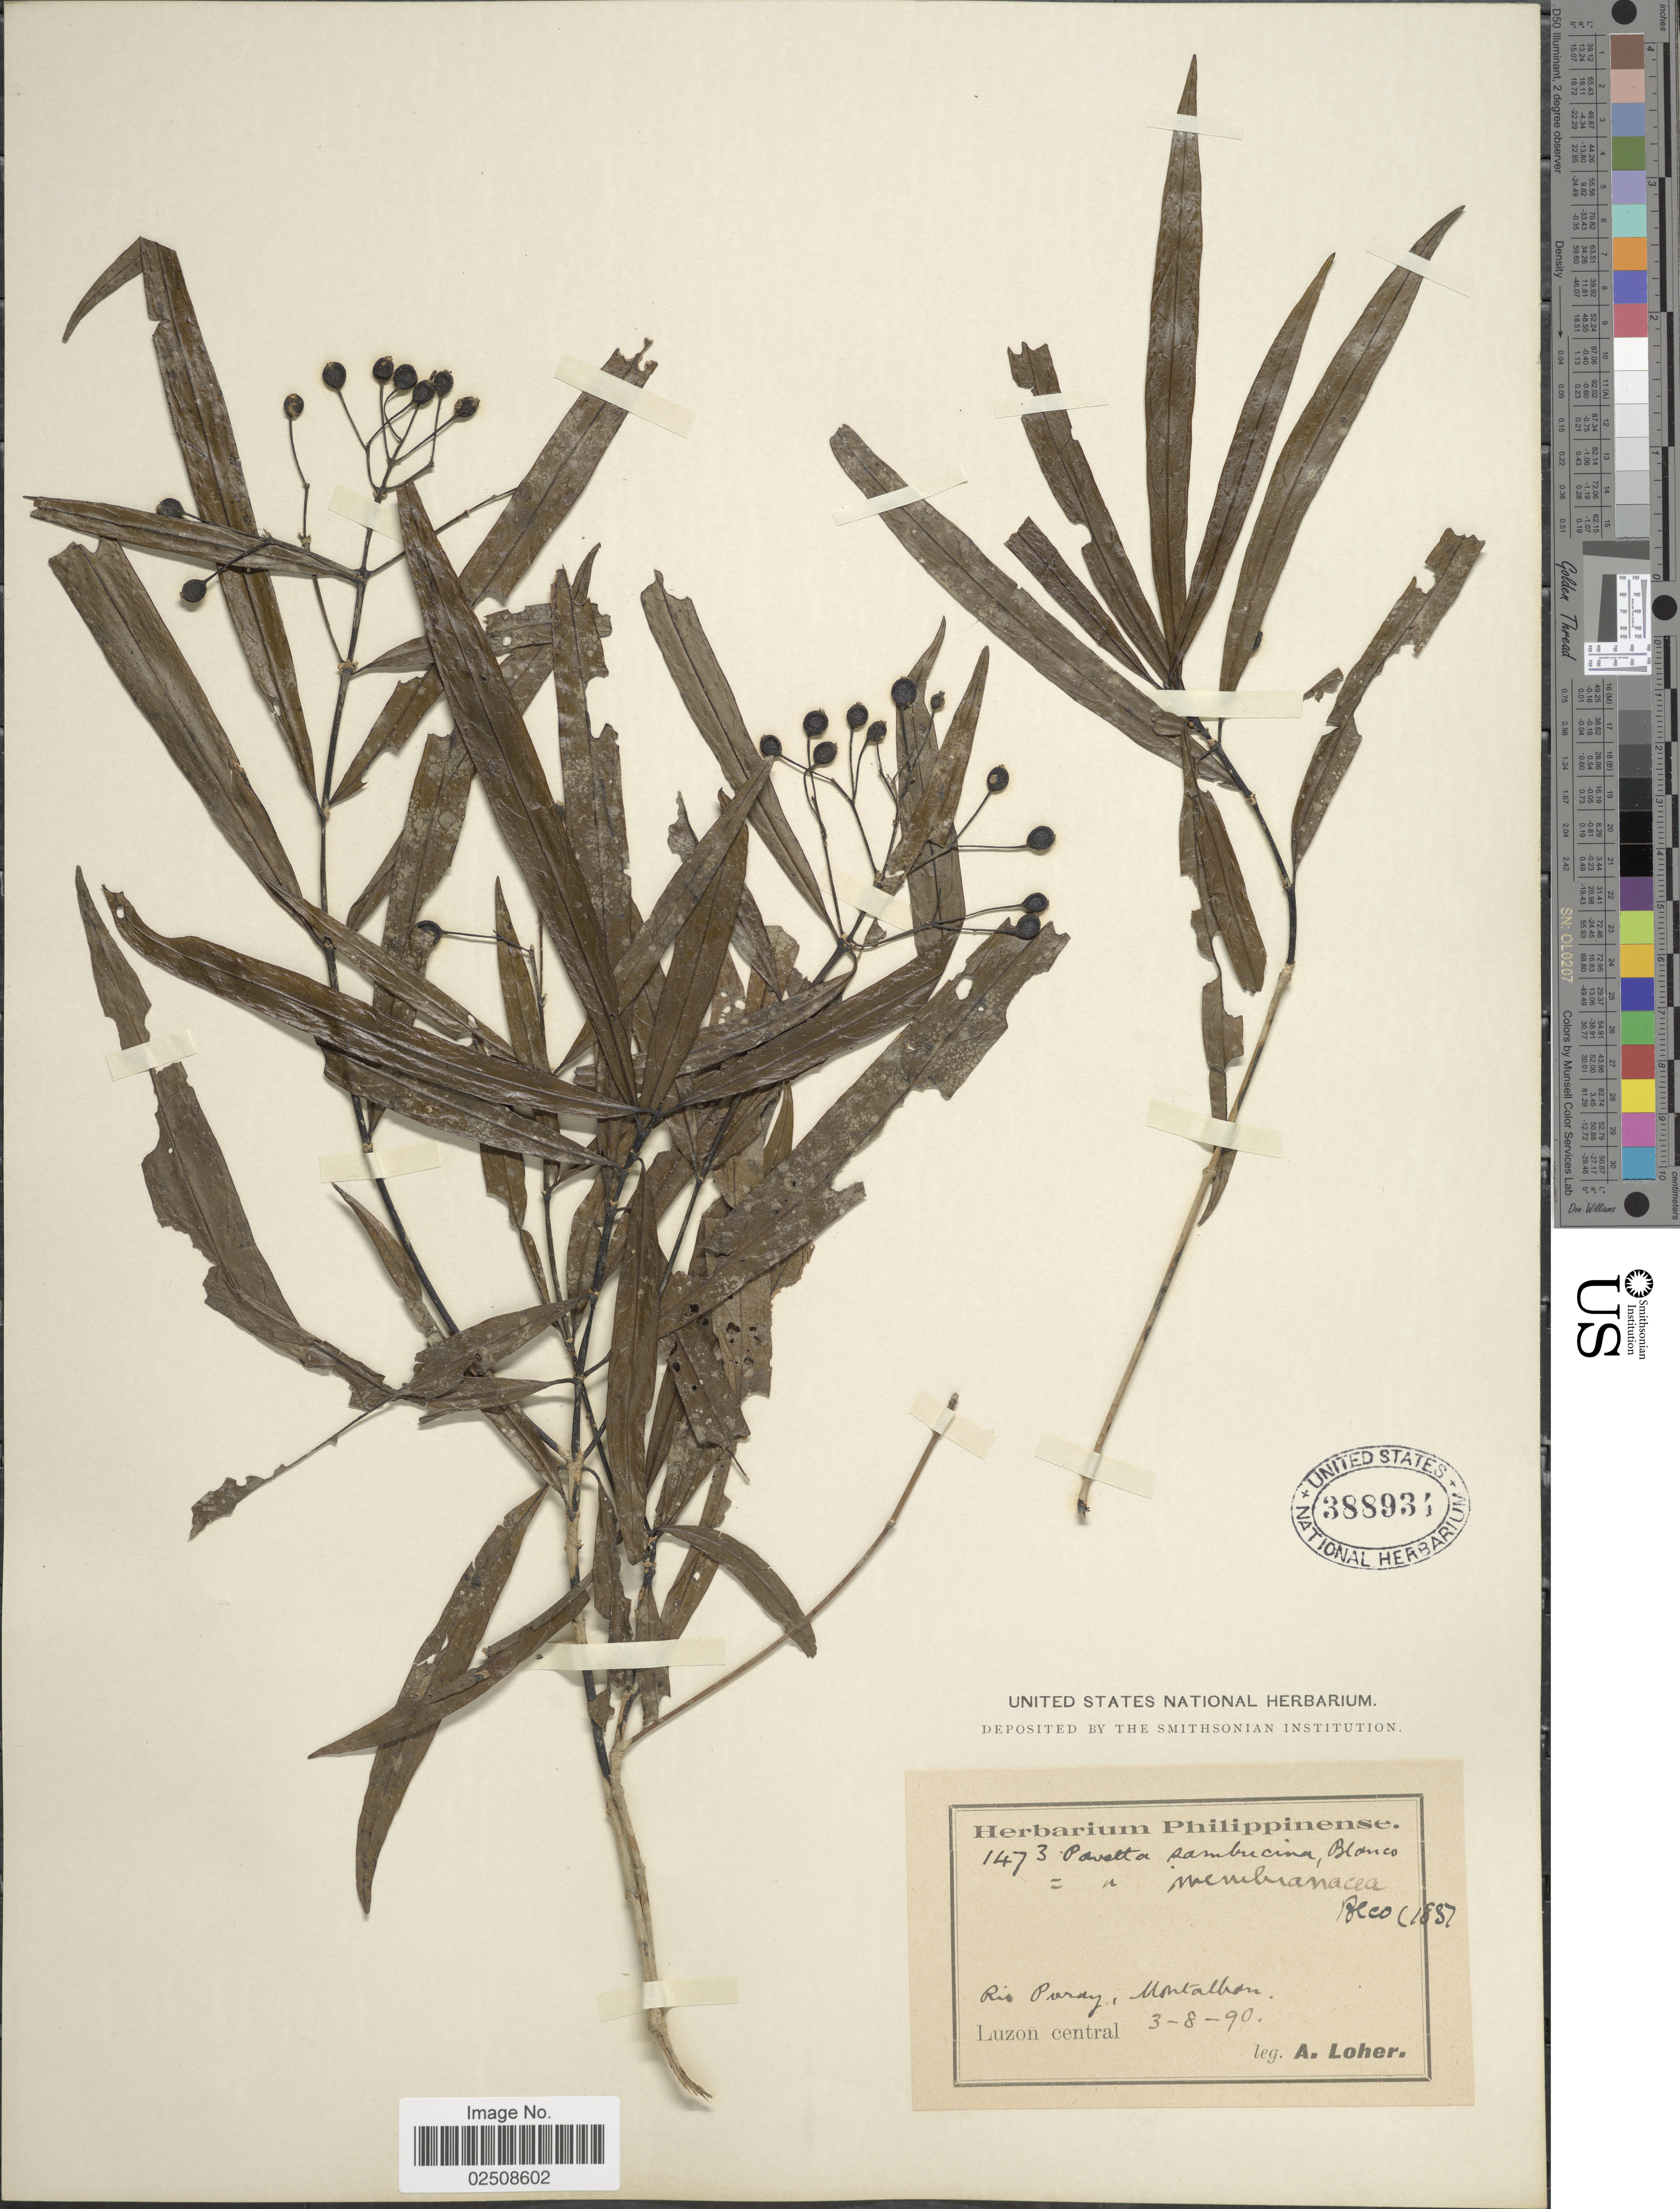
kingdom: Plantae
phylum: Tracheophyta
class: Magnoliopsida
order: Gentianales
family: Rubiaceae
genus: Pavetta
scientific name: Pavetta membranacea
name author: Blanco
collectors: A. Loher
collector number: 1473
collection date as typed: Transcribed d/m/y: 3/8/90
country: Philippines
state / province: Central Luzon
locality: Rio Paray, Montalban. Luzon central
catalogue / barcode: US 388934